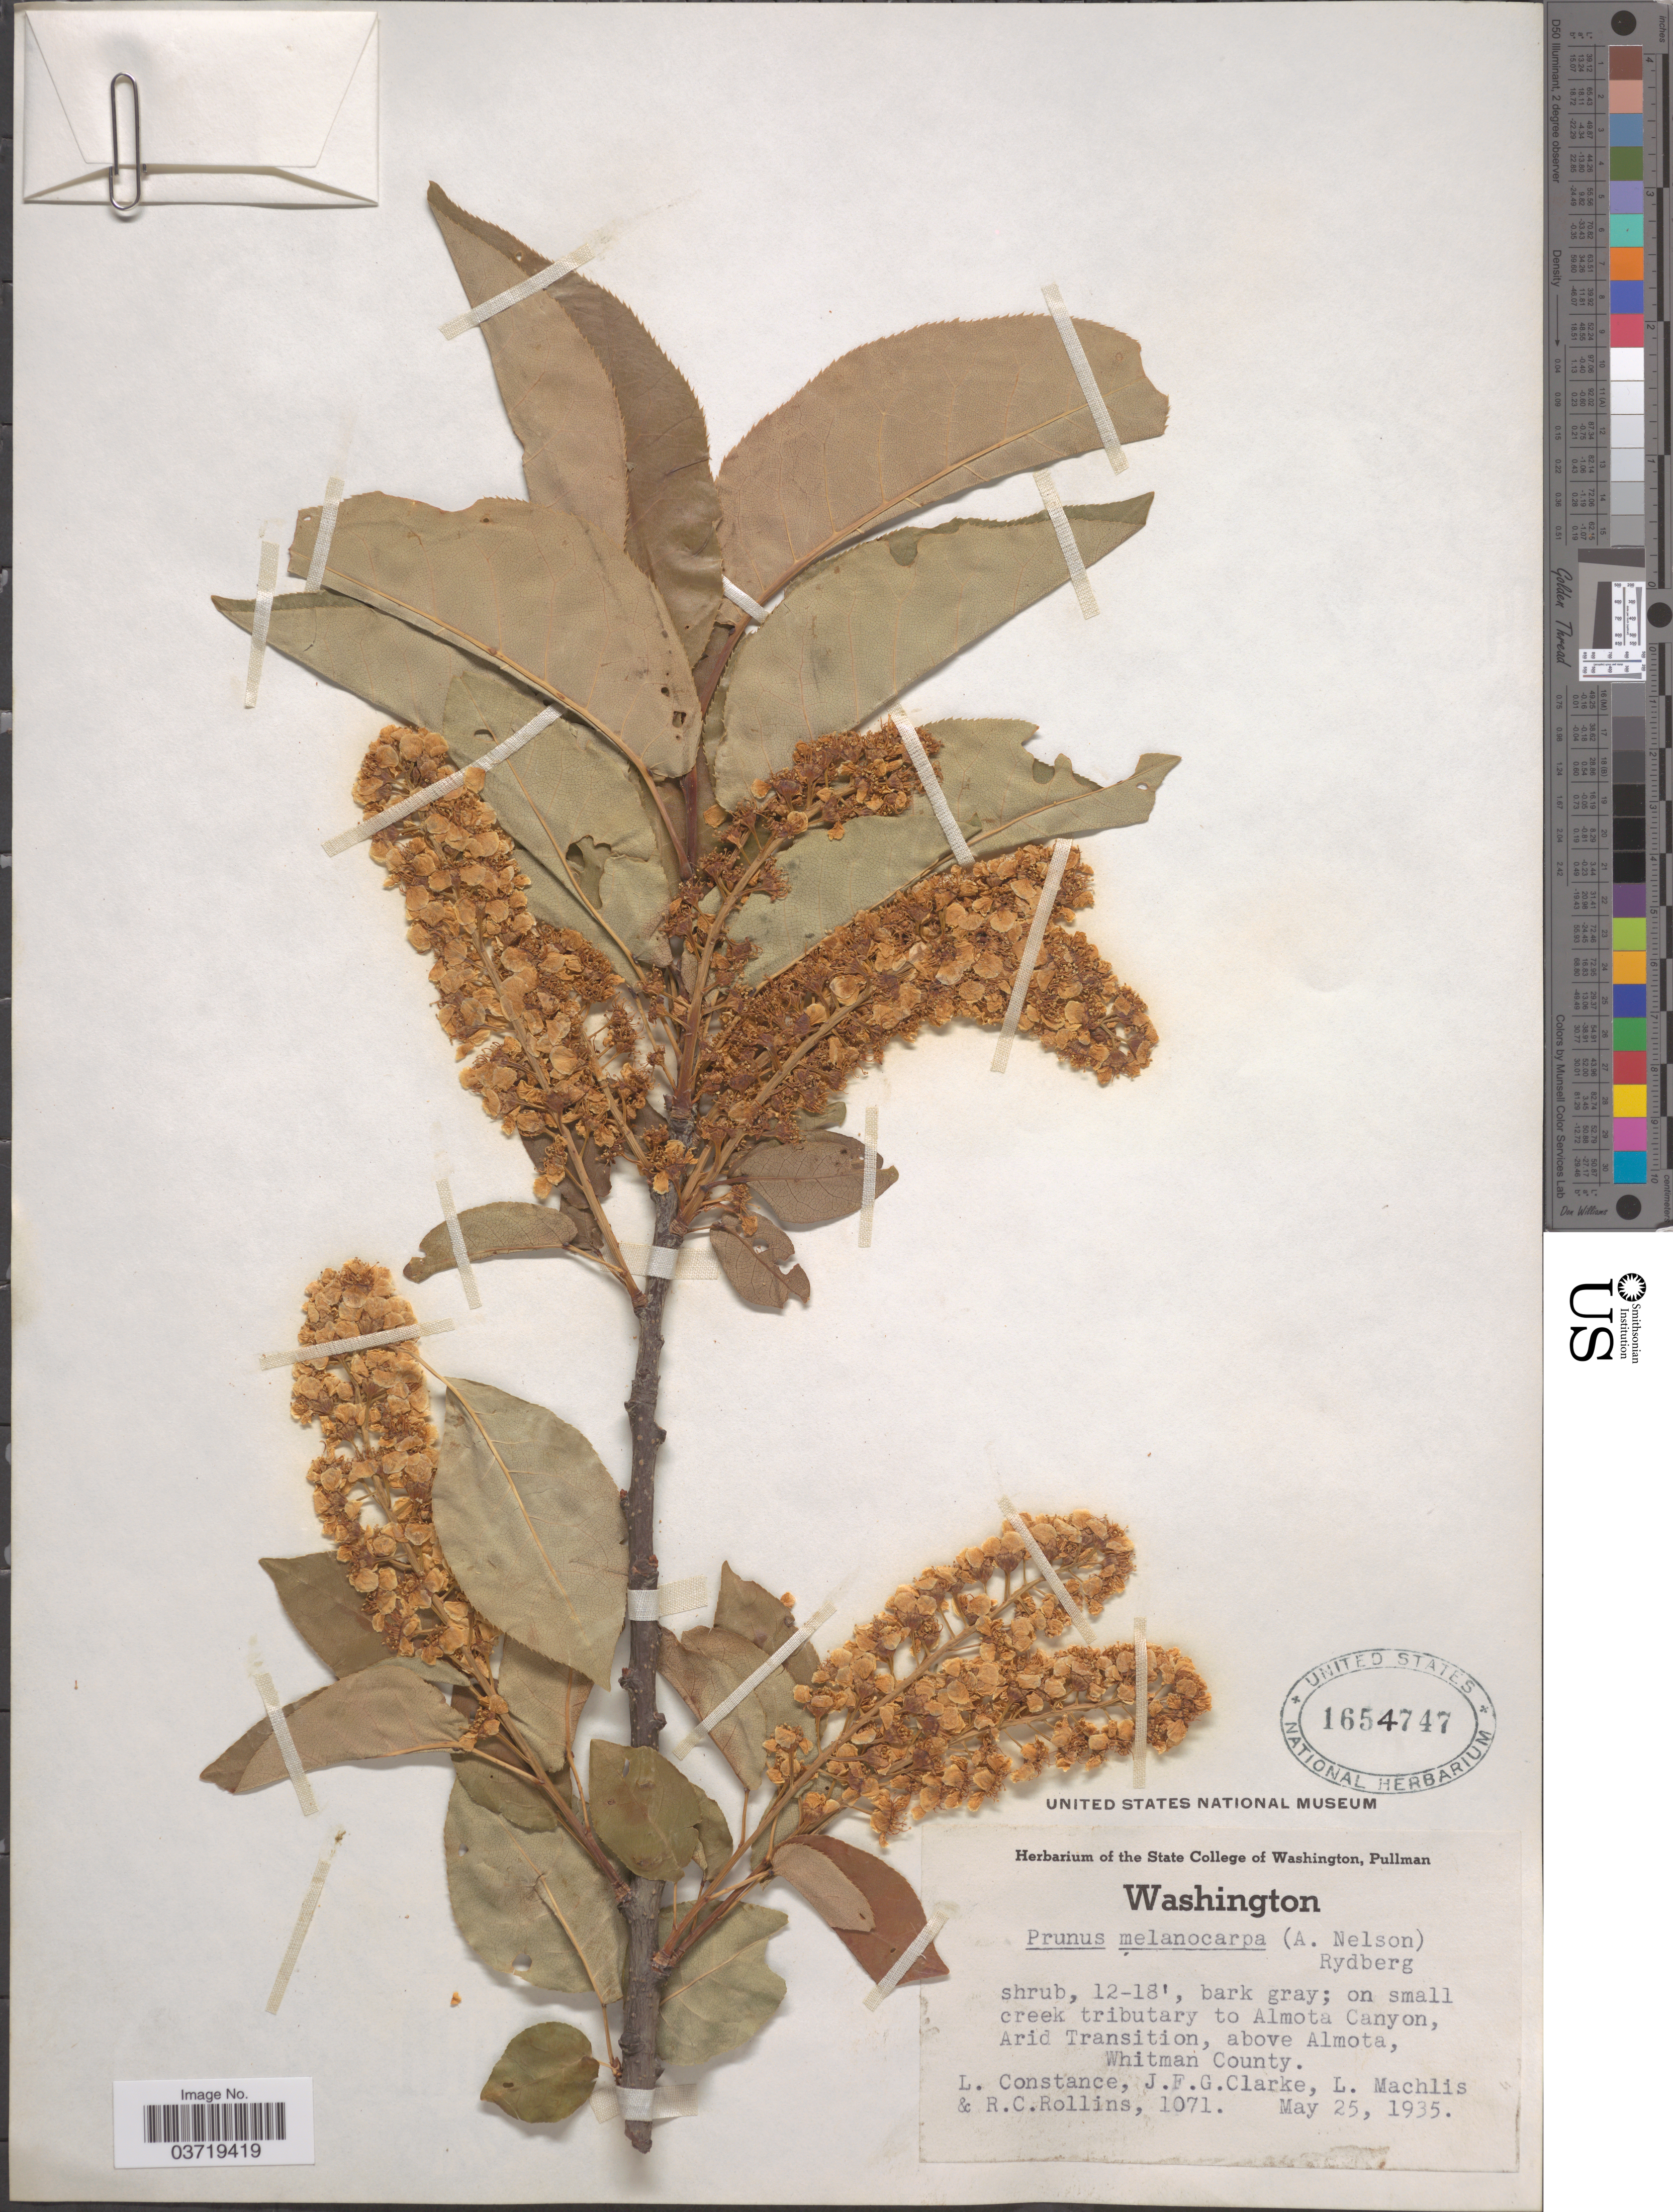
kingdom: Plantae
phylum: Tracheophyta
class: Magnoliopsida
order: Rosales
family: Rosaceae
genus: Prunus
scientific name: Prunus virginiana var. demissa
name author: (Nutt.) Torr.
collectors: L. Constance, J. F. Gates-Clarke, L. Machlis & R. C. Rollins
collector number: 1071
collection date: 1935-05-25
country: United States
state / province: Washington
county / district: Whitman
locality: On small creek tributary to Almota Canyon, Arid Transition, above Almota, Whitman County.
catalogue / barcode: US 1654747